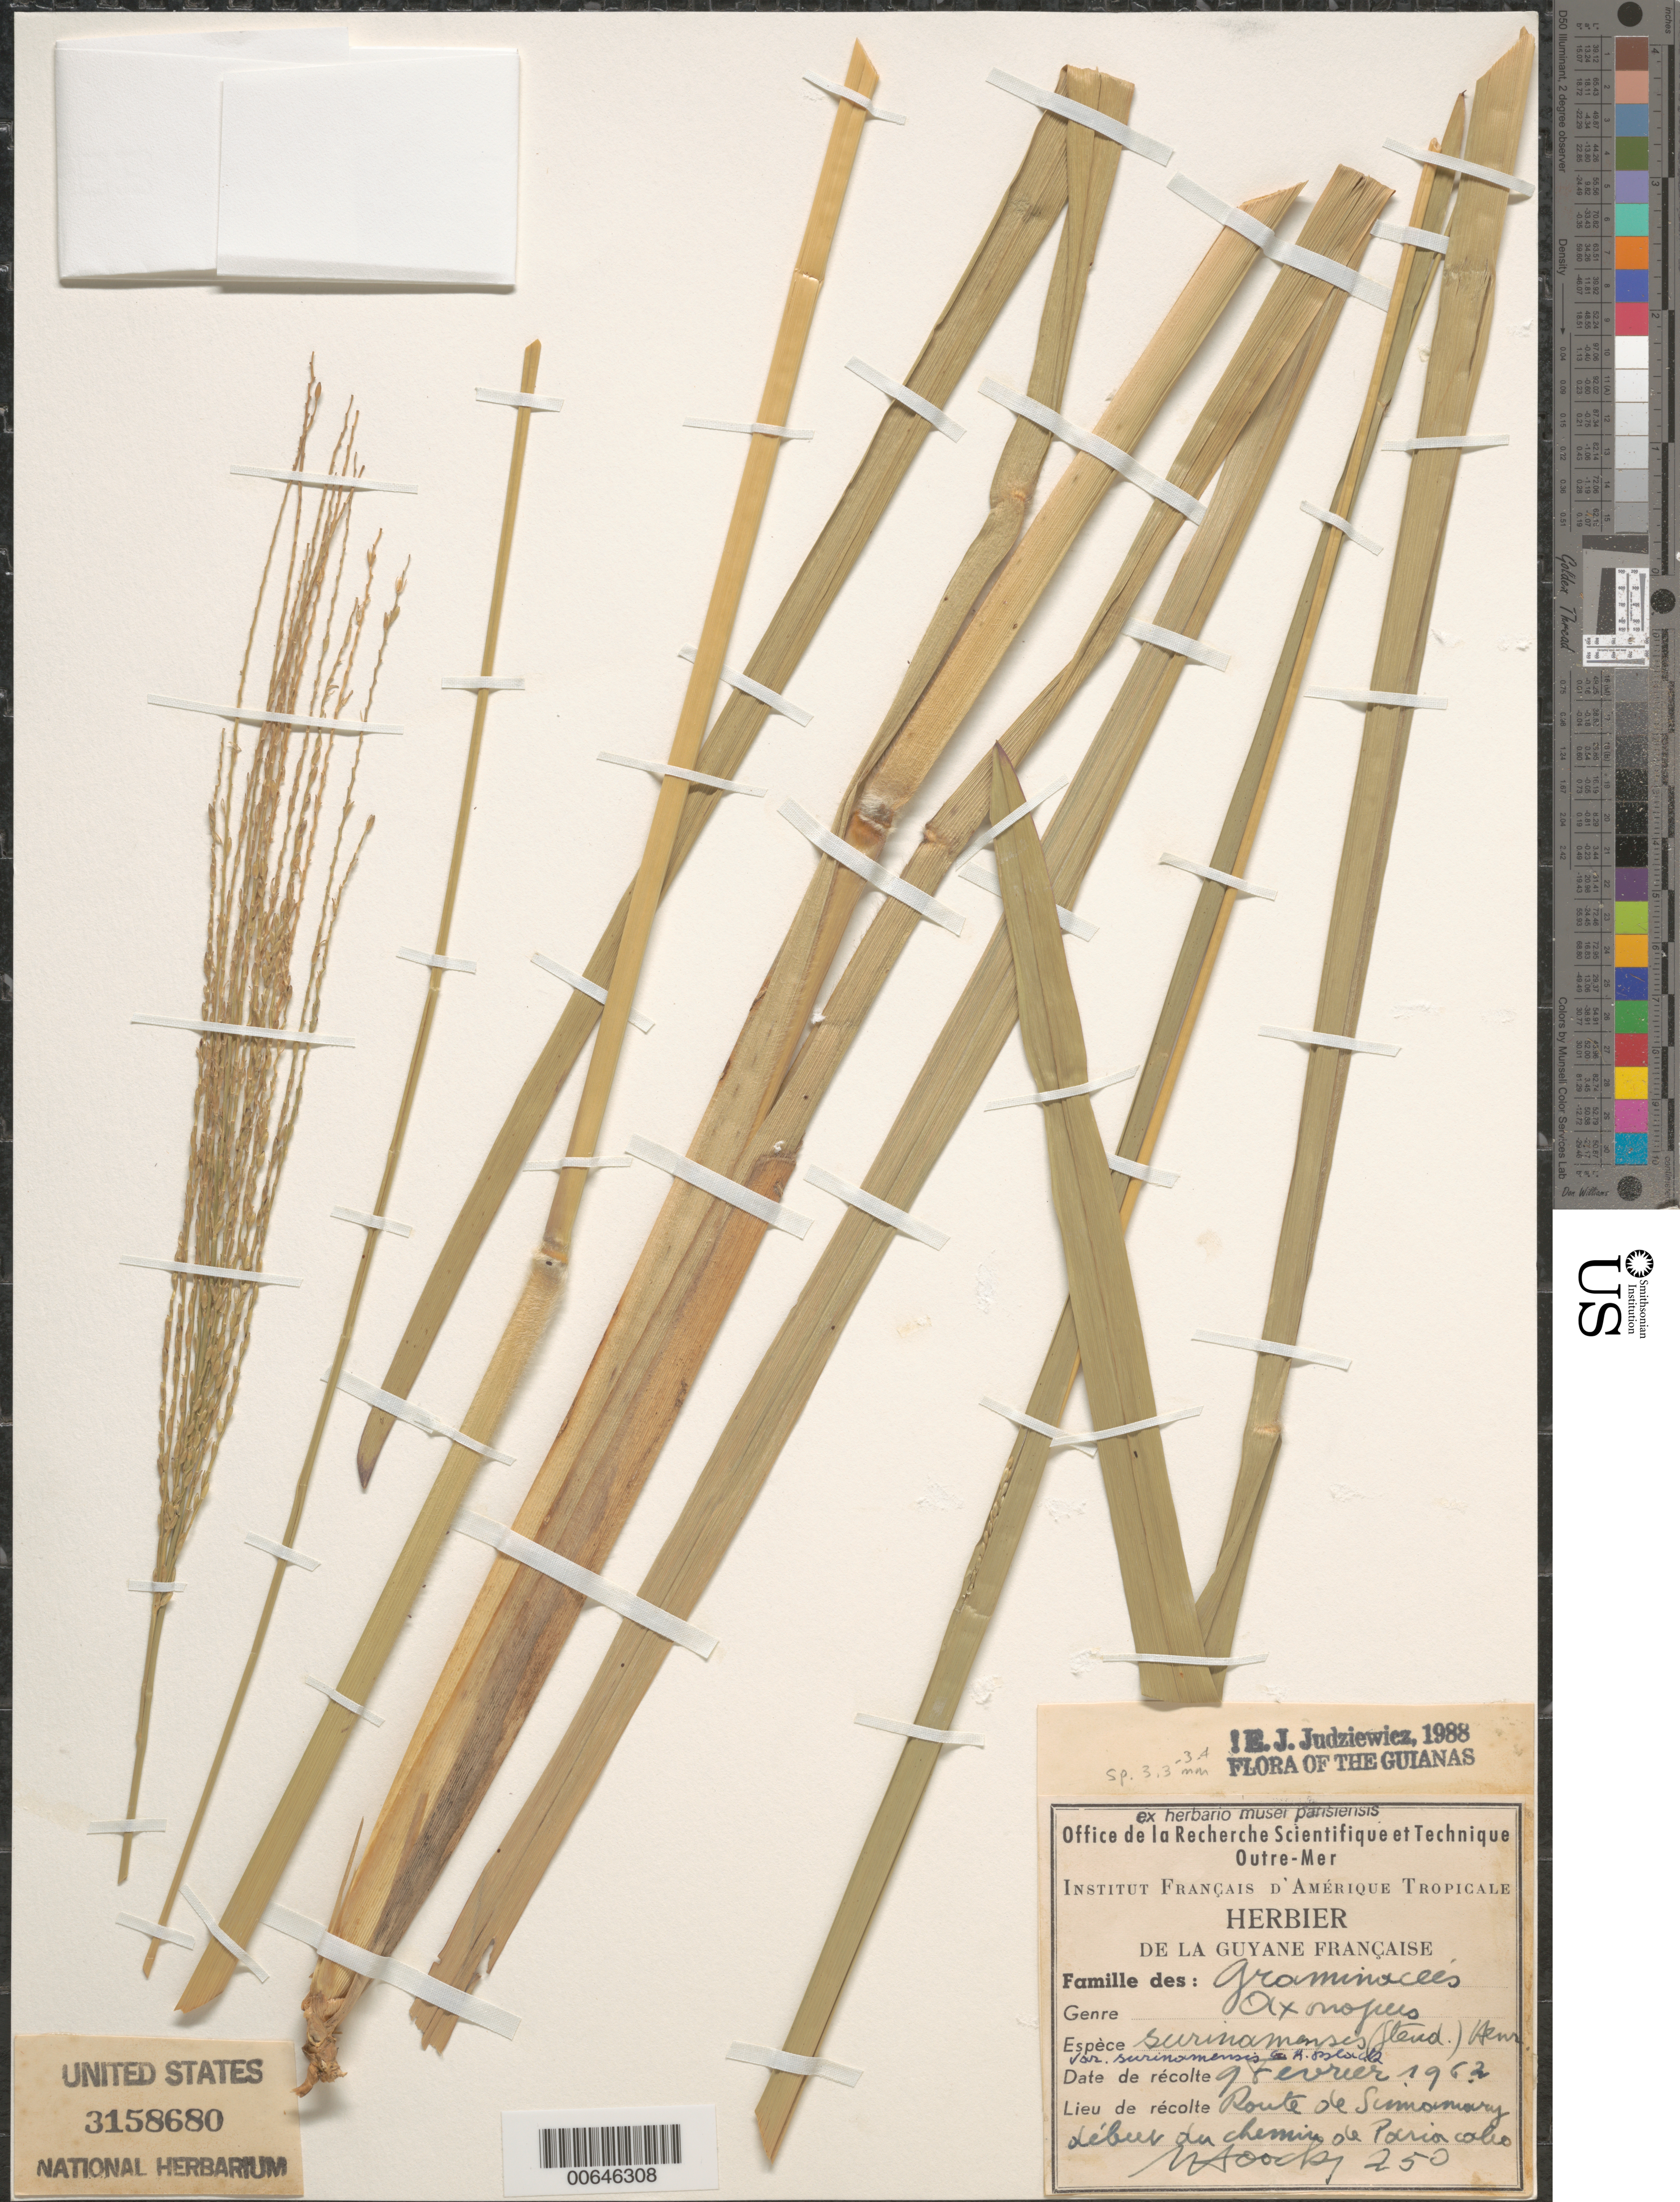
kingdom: Plantae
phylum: Tracheophyta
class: Liliopsida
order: Poales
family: Poaceae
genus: Axonopus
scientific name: Axonopus surinamensis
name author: (Hochst. ex Steud.) Henr.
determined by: Judziewicz, E. J.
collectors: J. Hoock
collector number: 250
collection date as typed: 9-Feb-62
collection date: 1962-02-09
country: French Guiana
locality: Route de Sinnamary, Pariacabo, début du chemin de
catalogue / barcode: US 3158680